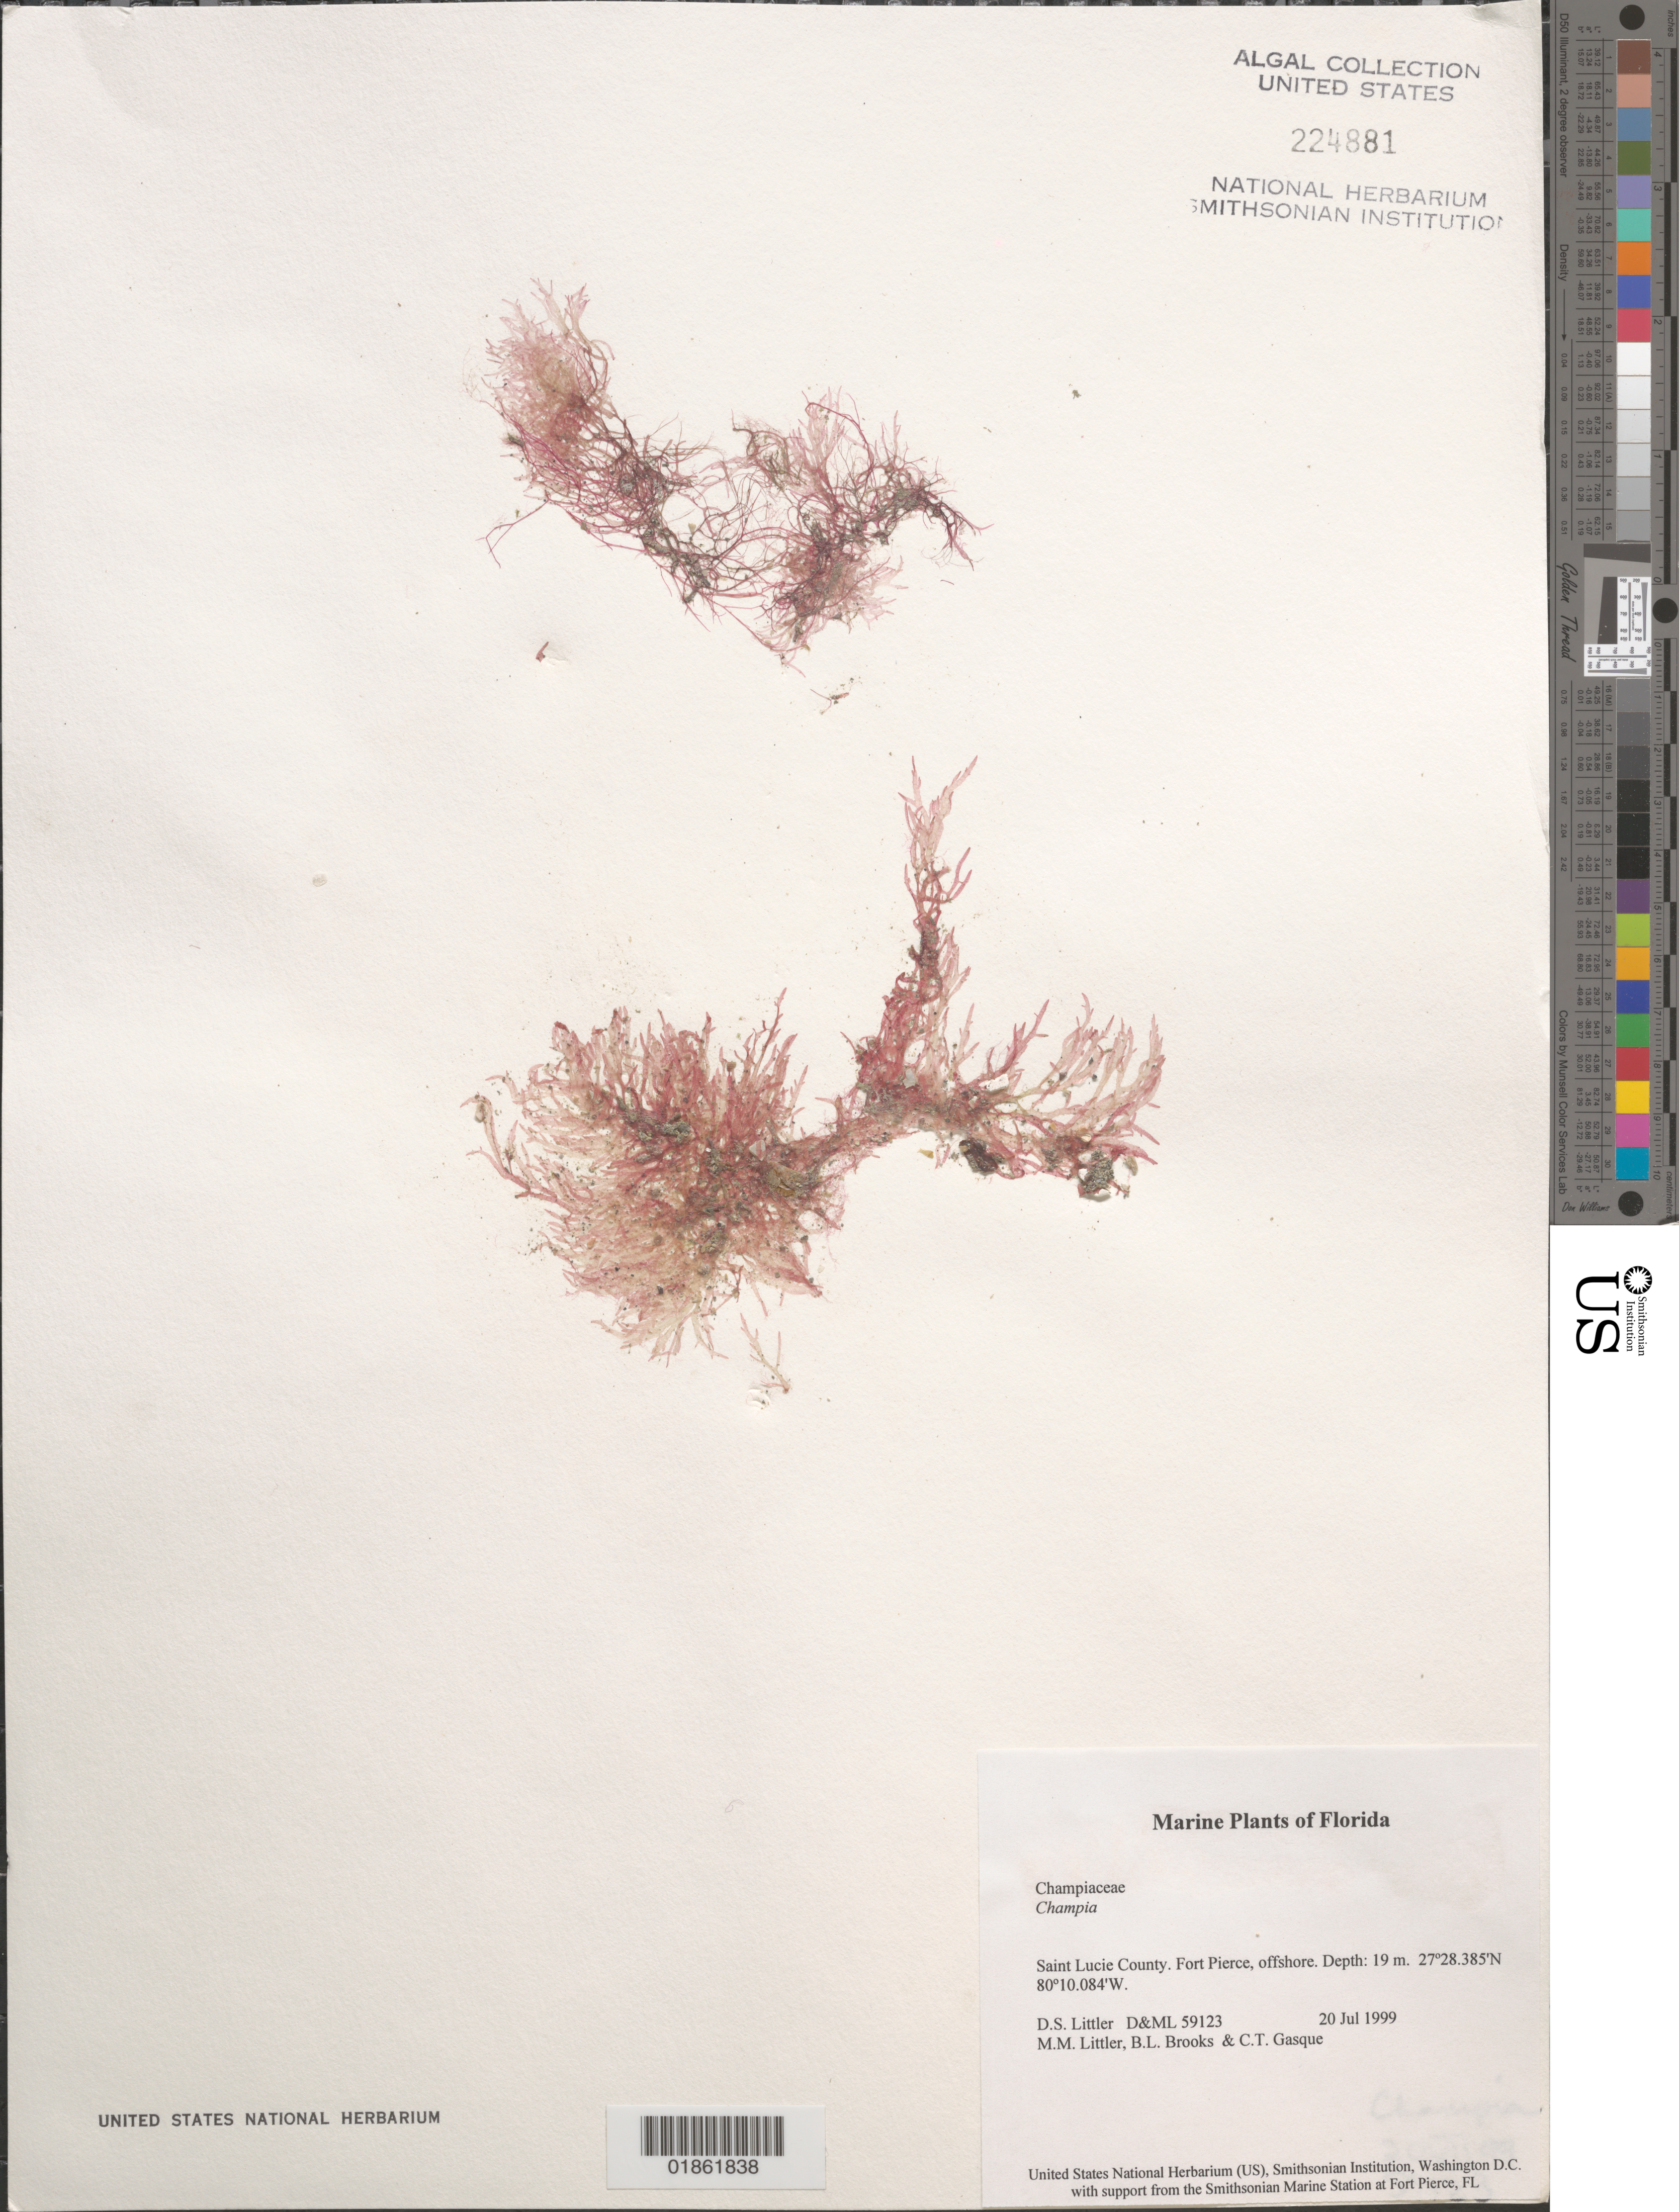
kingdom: Plantae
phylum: Rhodophyta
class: Florideophyceae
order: Rhodymeniales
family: Champiaceae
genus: Champia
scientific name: Champia sp.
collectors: D. S. Littler, M. M. Littler & C. Gasque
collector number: D&ML 59123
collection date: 1999-07-20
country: United States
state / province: Florida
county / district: Saint Lucie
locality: Fort Pierce.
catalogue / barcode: US 224881